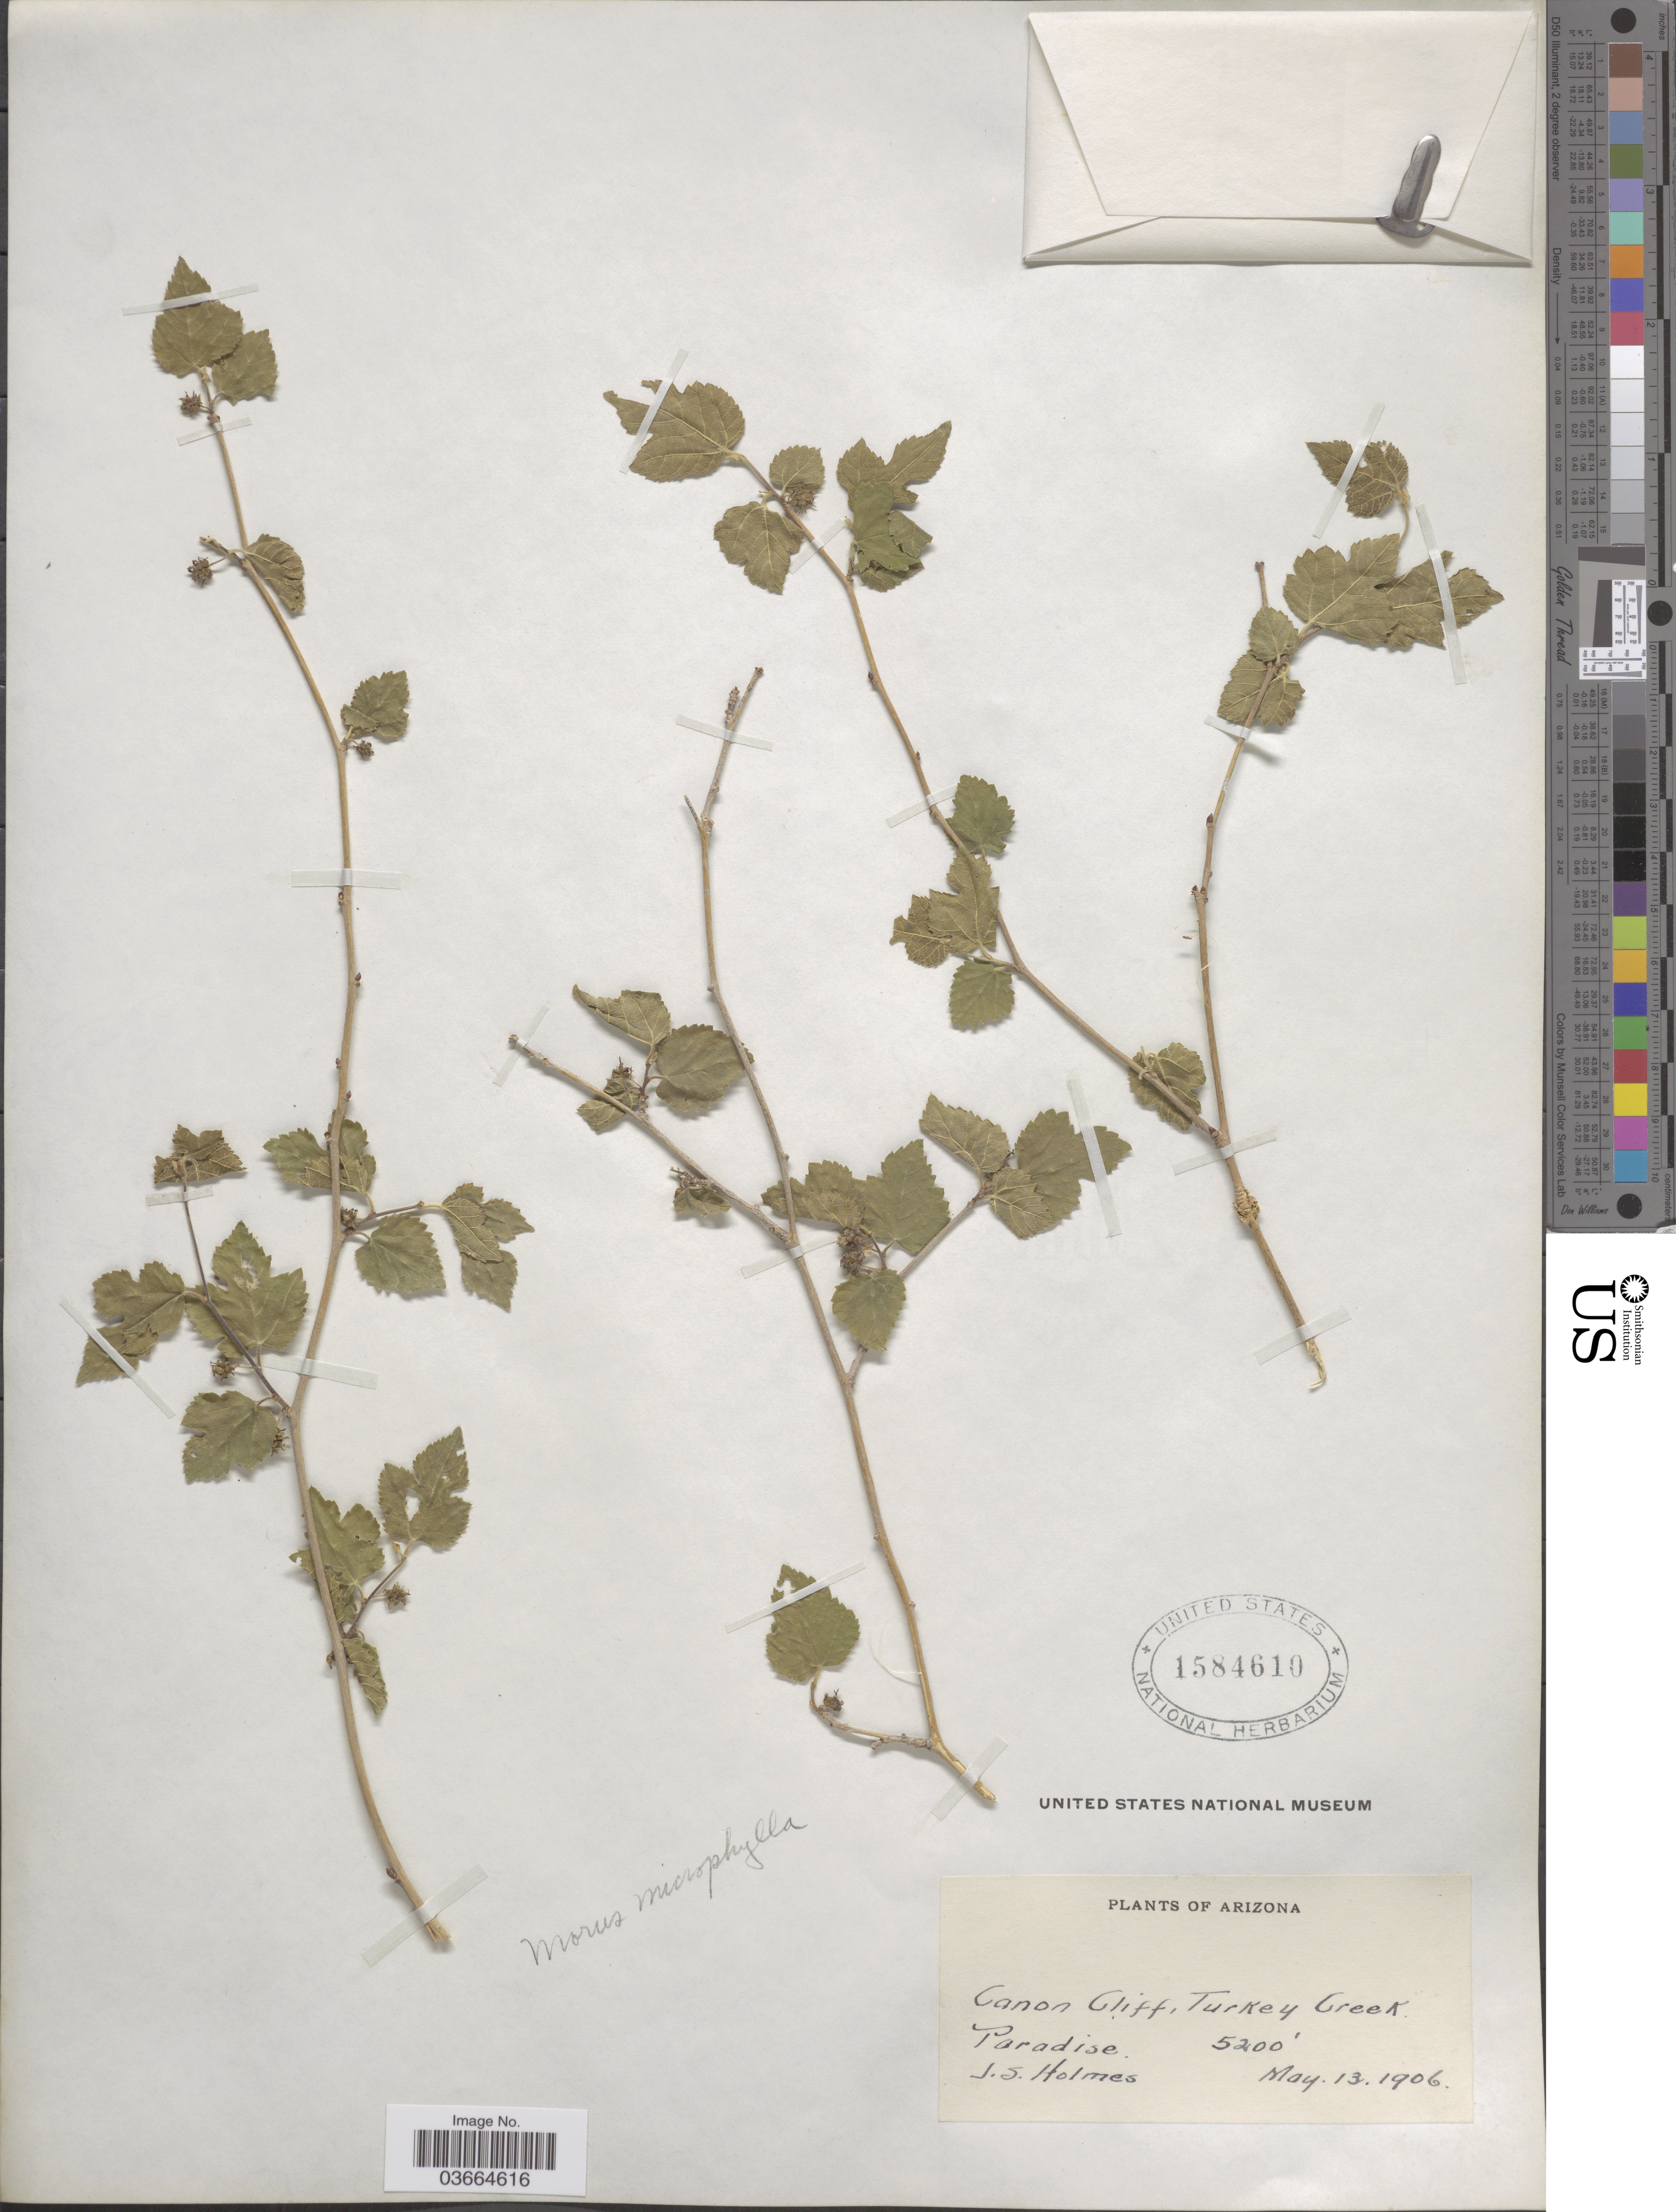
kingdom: Plantae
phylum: Tracheophyta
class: Magnoliopsida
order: Rosales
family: Moraceae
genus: Morus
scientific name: Morus microphylla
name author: Buckley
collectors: J. Holmes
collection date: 1906-05-13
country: United States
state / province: Arizona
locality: Canon Cliff, Turkey Creek. Paradise.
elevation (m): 1585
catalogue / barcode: US 1584610